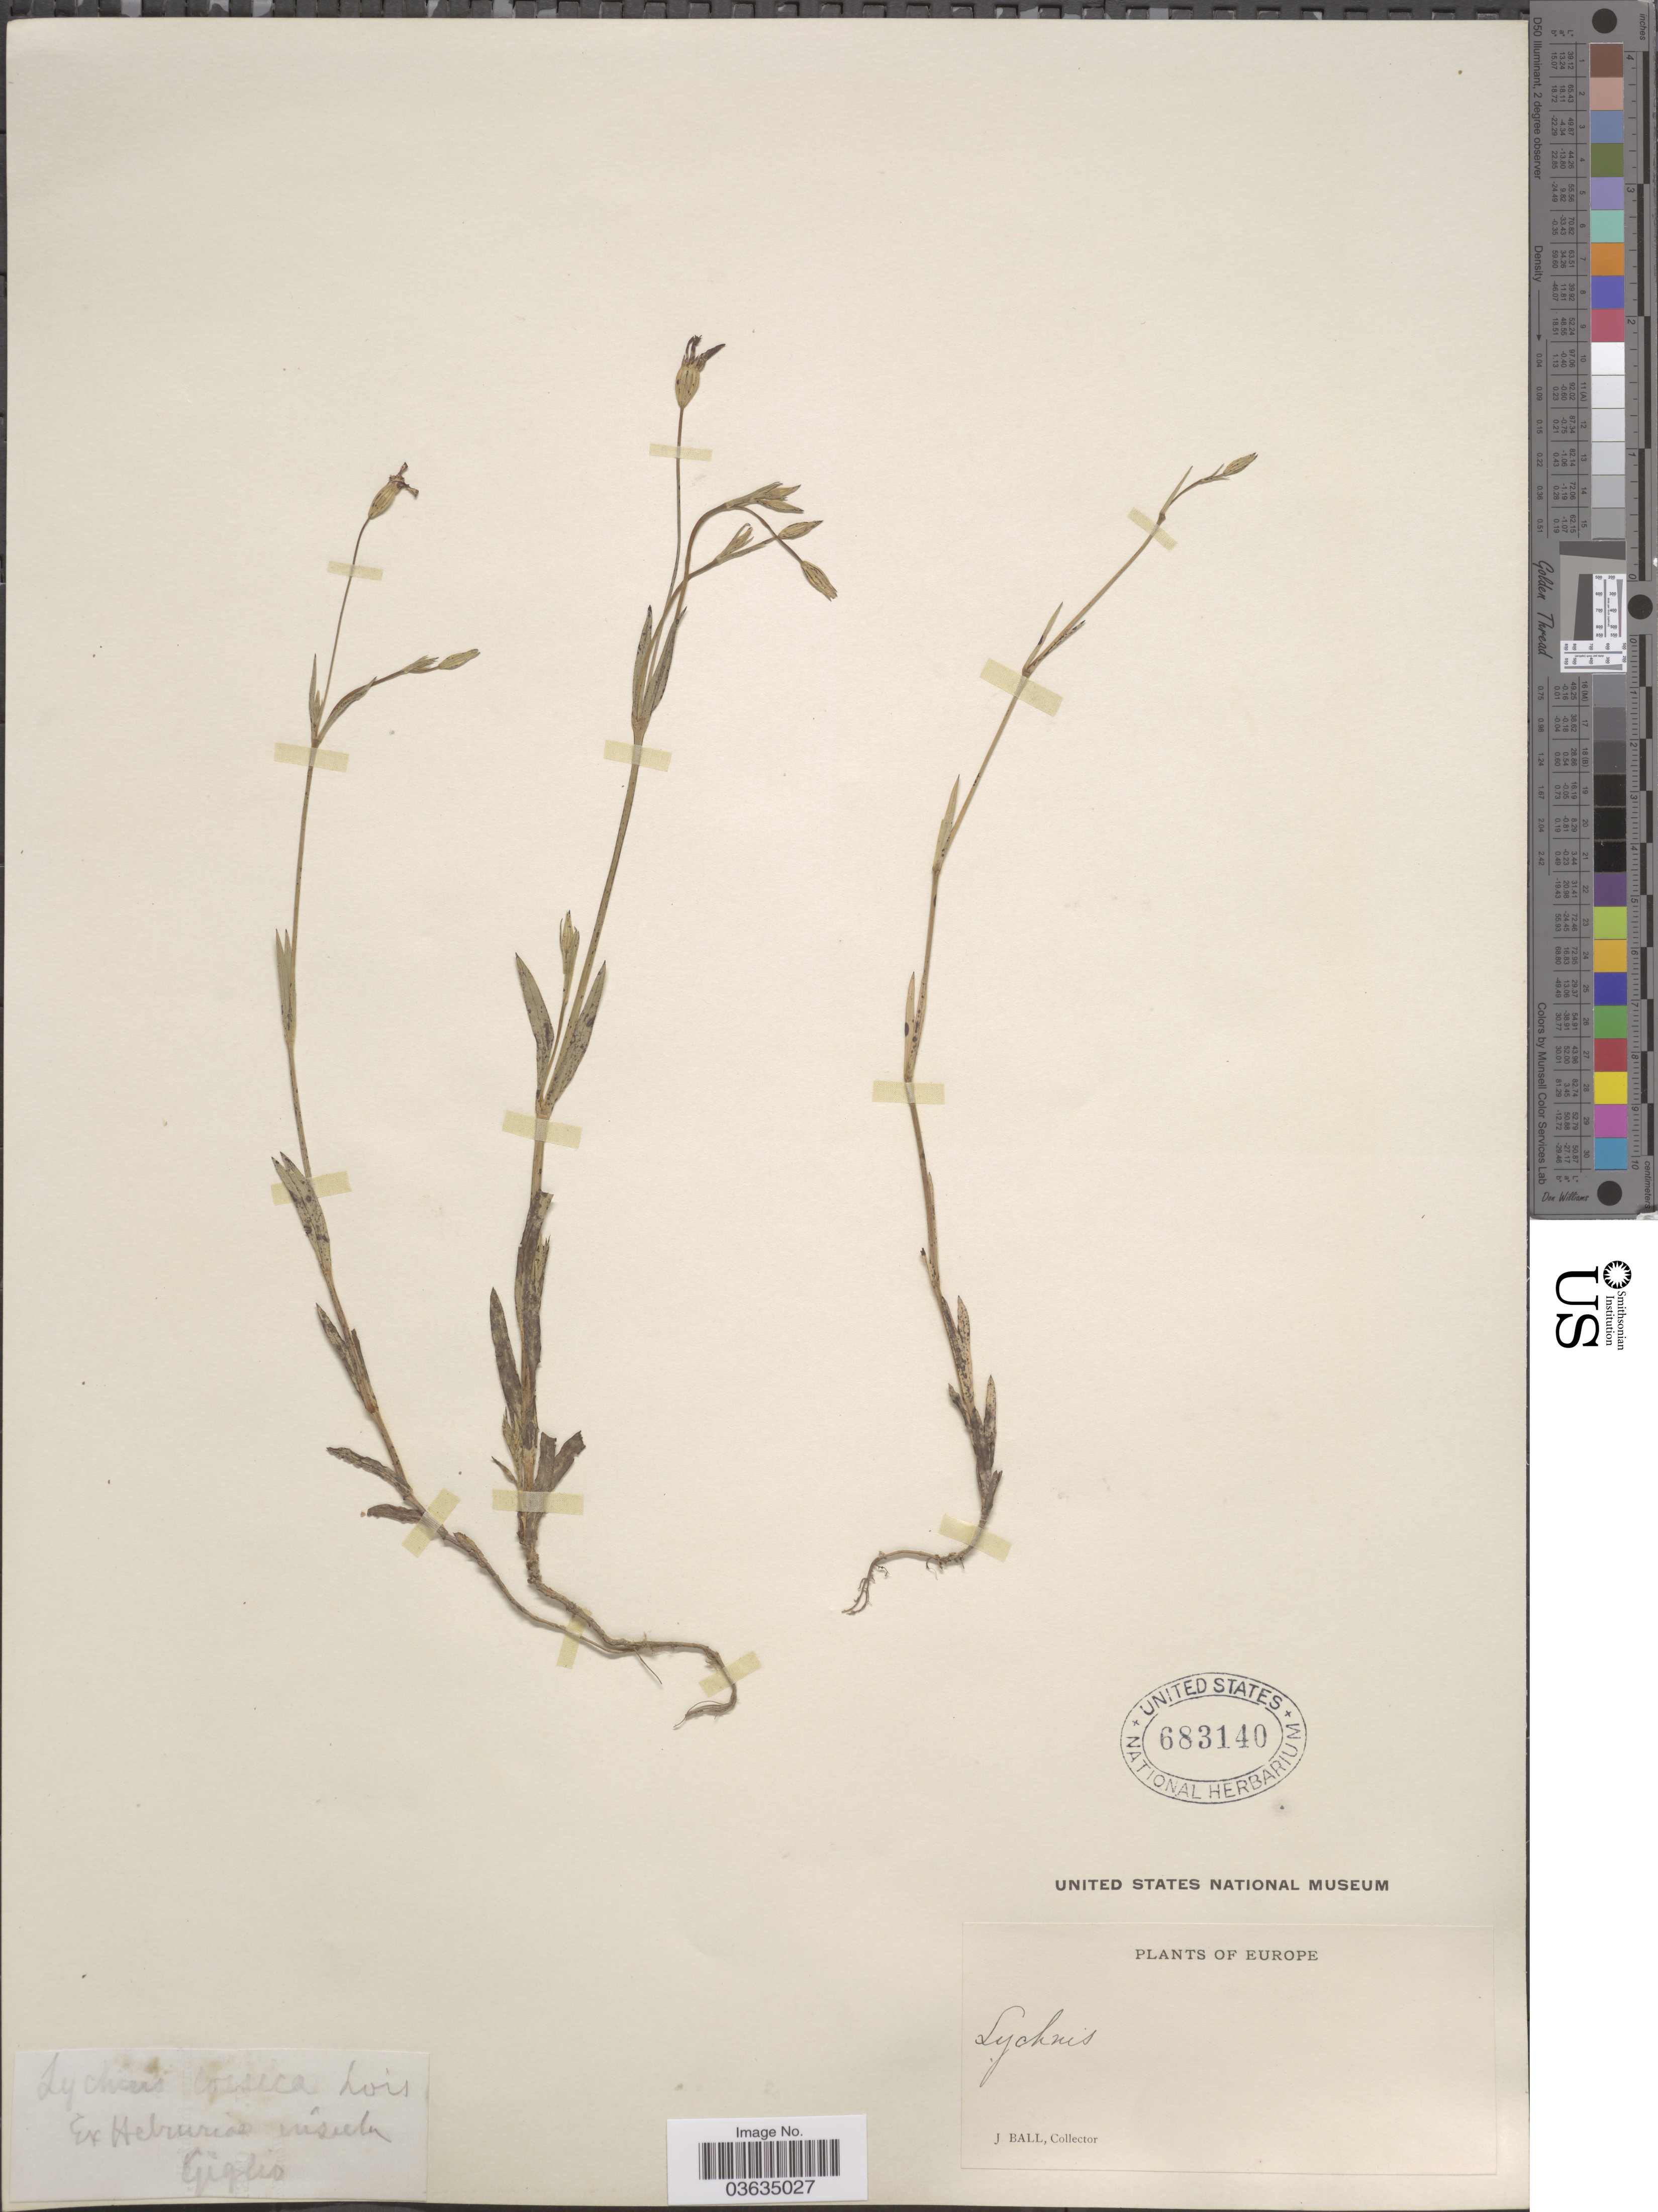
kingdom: Plantae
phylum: Tracheophyta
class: Magnoliopsida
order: Caryophyllales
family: Caryophyllaceae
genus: Eudianthe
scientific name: Eudianthe laeta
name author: (Aiton) Rchb. ex Willk.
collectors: J. Ball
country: Italy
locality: Insula Giglio. Europe.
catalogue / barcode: US 683140